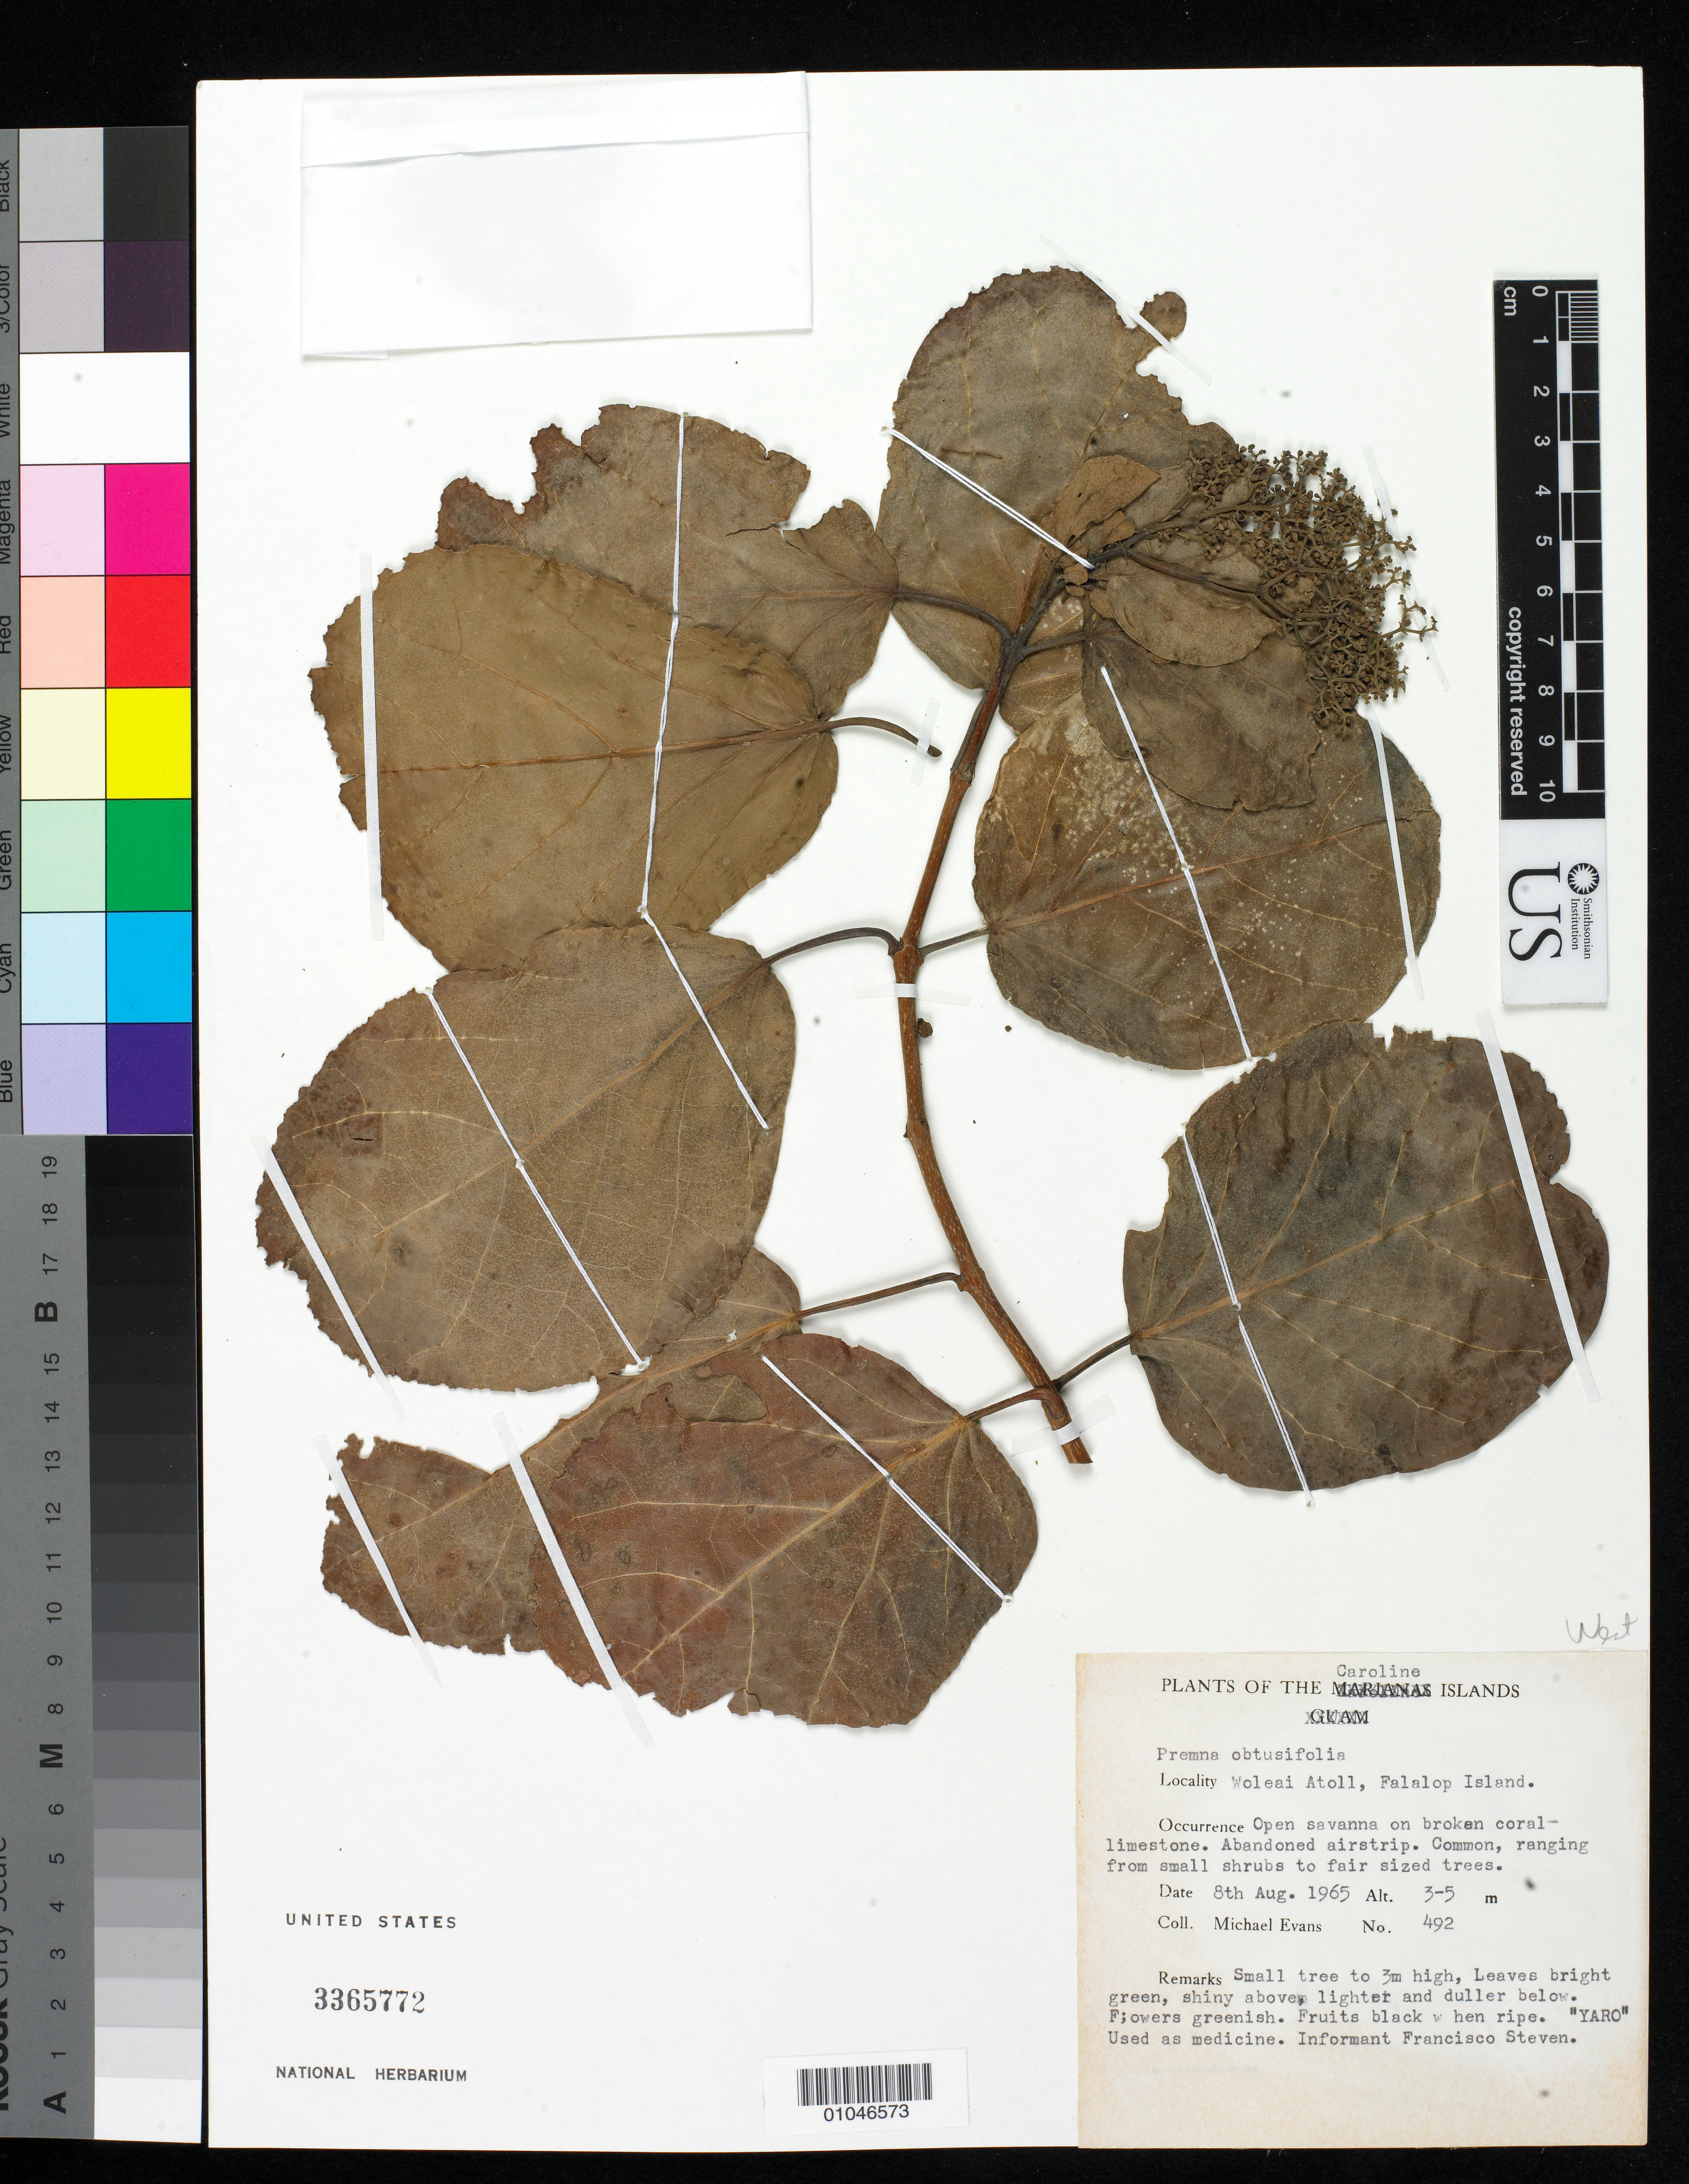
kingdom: Plantae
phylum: Tracheophyta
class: Magnoliopsida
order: Lamiales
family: Lamiaceae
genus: Premna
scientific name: Premna obtusifolia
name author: R. Br.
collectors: M. Evans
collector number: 492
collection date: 1965-08-08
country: Micronesia, Federated States of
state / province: Yap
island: Woleai Atoll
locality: Abandoned airstrip, Falalap Islet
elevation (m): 3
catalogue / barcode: US 3365772